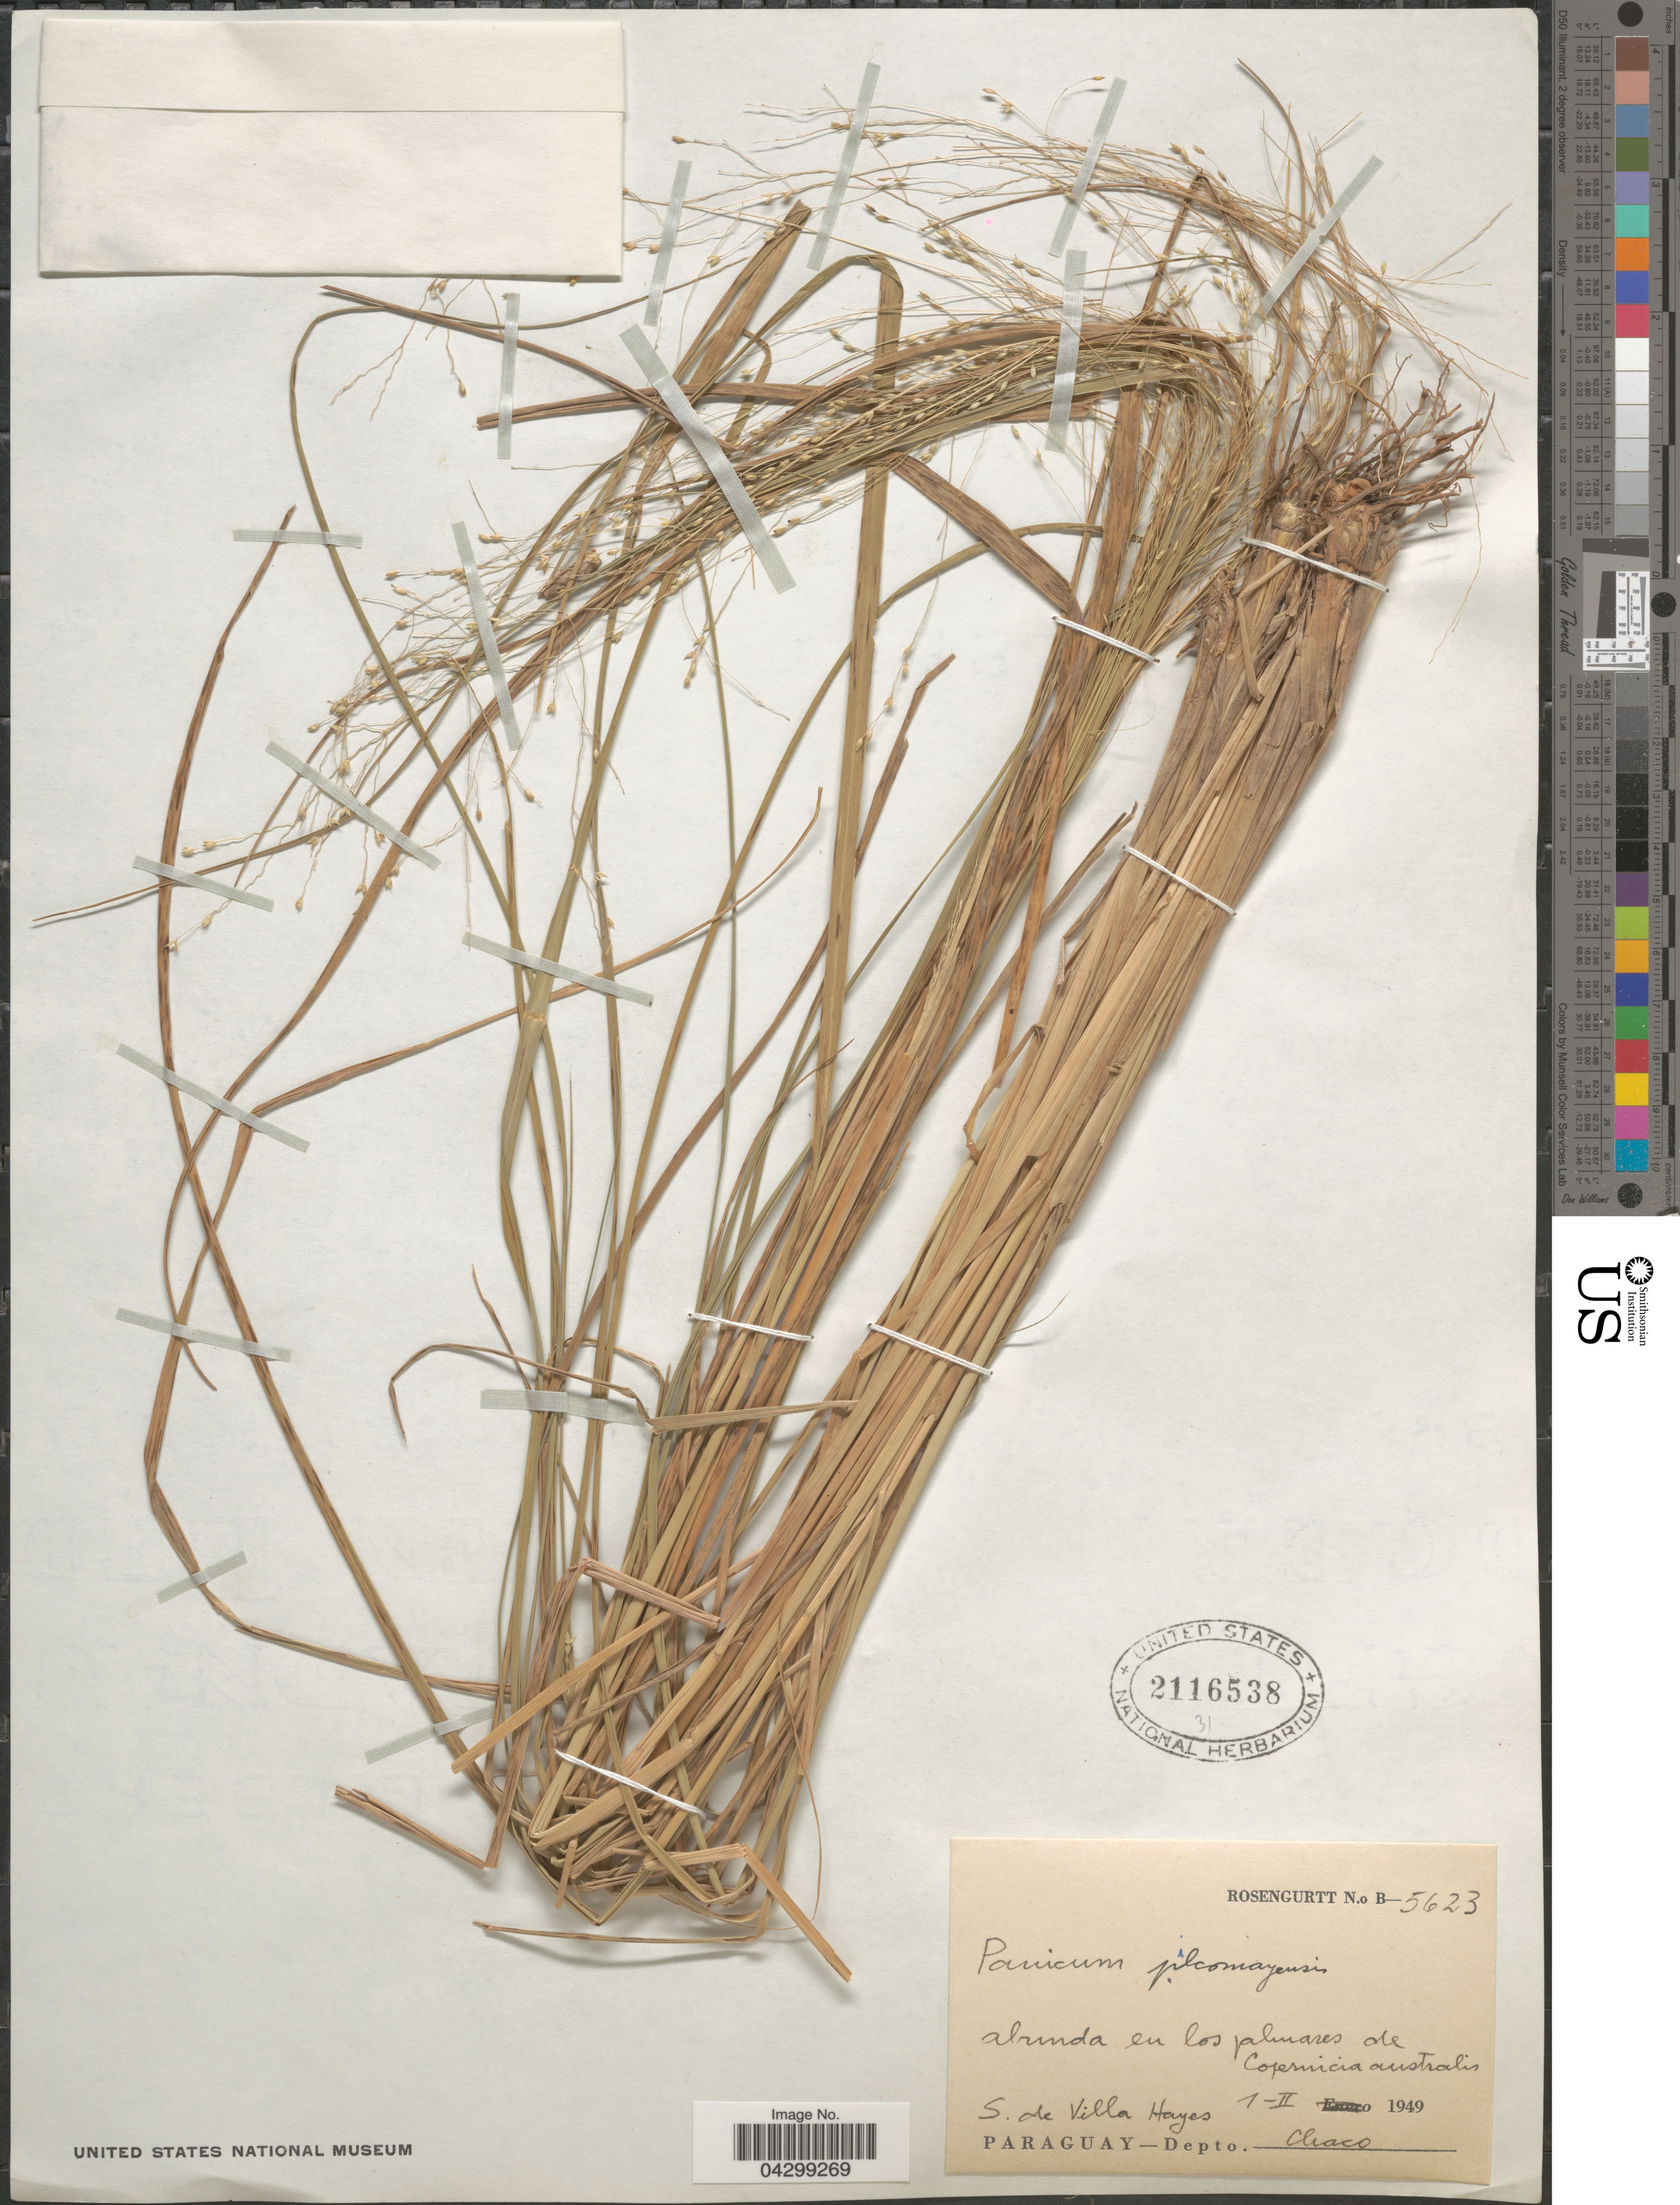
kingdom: Plantae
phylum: Tracheophyta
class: Liliopsida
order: Poales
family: Poaceae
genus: Panicum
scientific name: Panicum bergii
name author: Arechav.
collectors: Rosengurtt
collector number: B-5623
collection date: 1949-02-01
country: Paraguay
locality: Abunda en los palmares de Copernicia australis. S. de Villa Hayes. Depto. Chaco.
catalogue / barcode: US 2116538